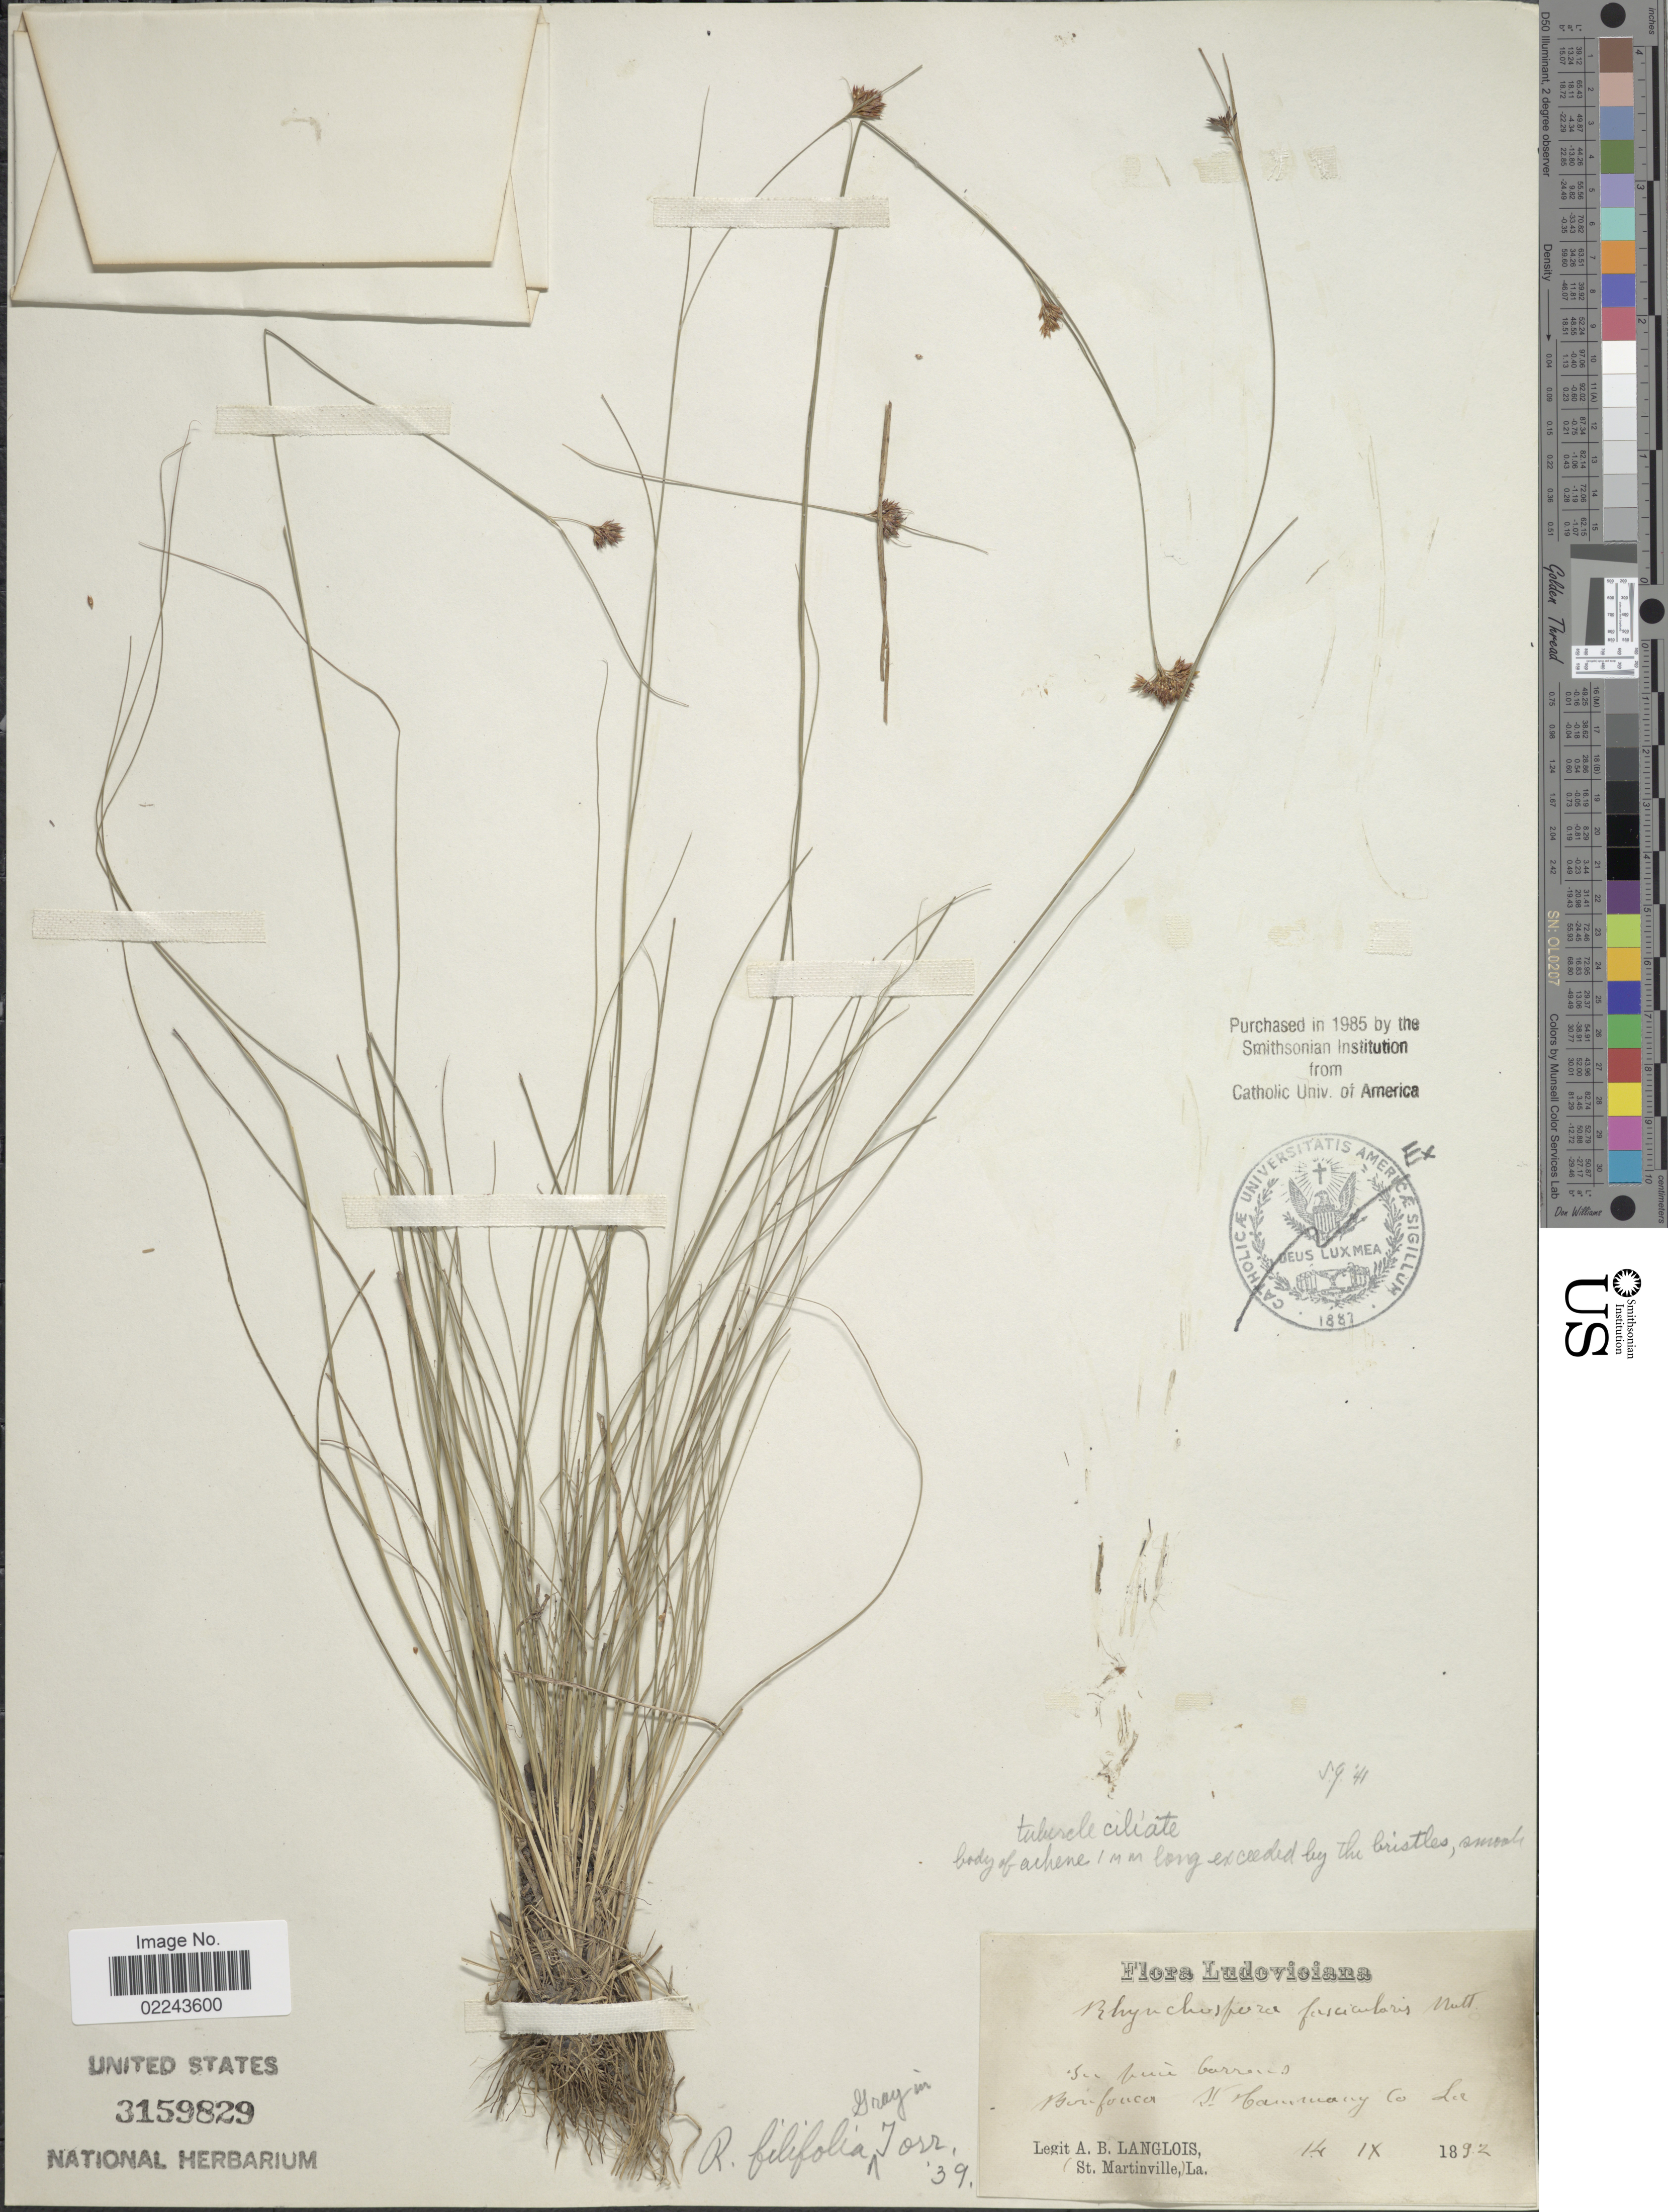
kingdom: Plantae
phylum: Tracheophyta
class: Liliopsida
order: Poales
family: Cyperaceae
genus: Rhynchospora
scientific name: Rhynchospora fascicularis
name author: (Michx.) Vahl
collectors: A. Langlois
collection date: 1892-09-14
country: United States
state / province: Louisiana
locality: St. Tammany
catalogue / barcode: US 3159829